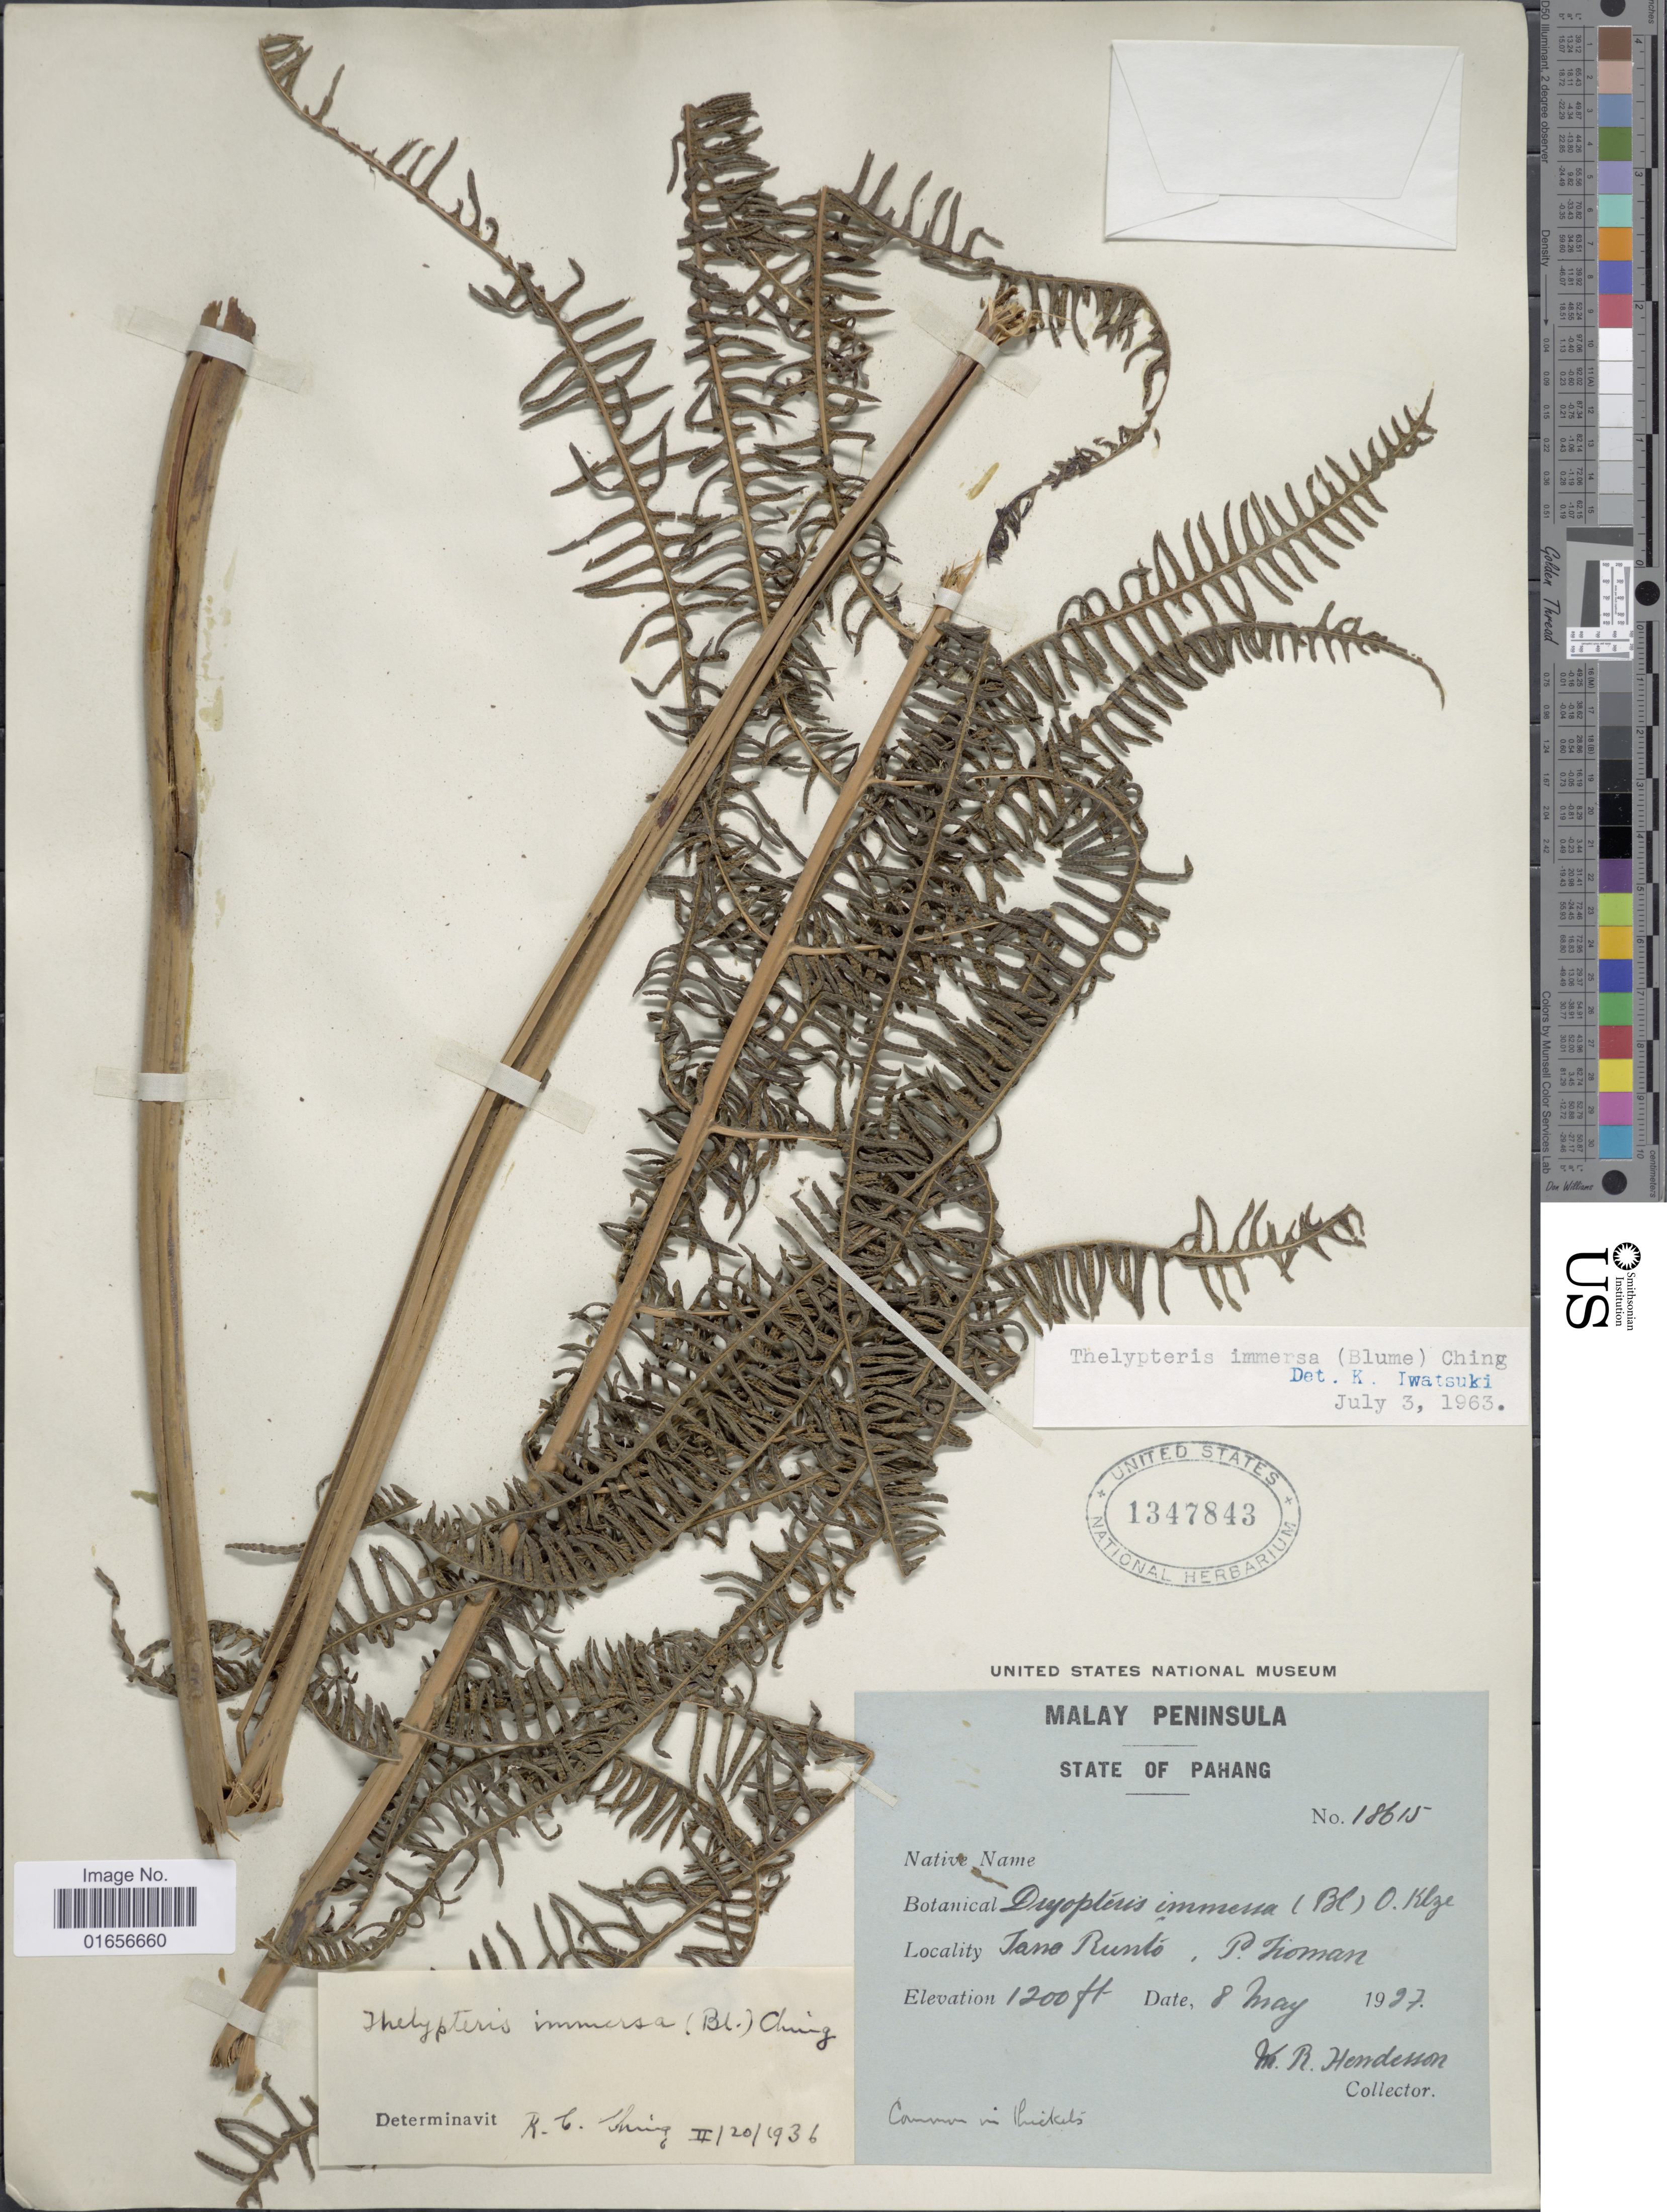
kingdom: Plantae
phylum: Tracheophyta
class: Polypodiopsida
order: Polypodiales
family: Thelypteridaceae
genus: Amphineuron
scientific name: Amphineuron immersum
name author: (Blume) Holttum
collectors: M. Henderson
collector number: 18615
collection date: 1927-05-08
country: Malaysia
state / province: Pahang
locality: Malay Peninsula, State of Pahang, Jano, Runt, P. Tioman [interpreted]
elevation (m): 366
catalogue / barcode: US 1347843